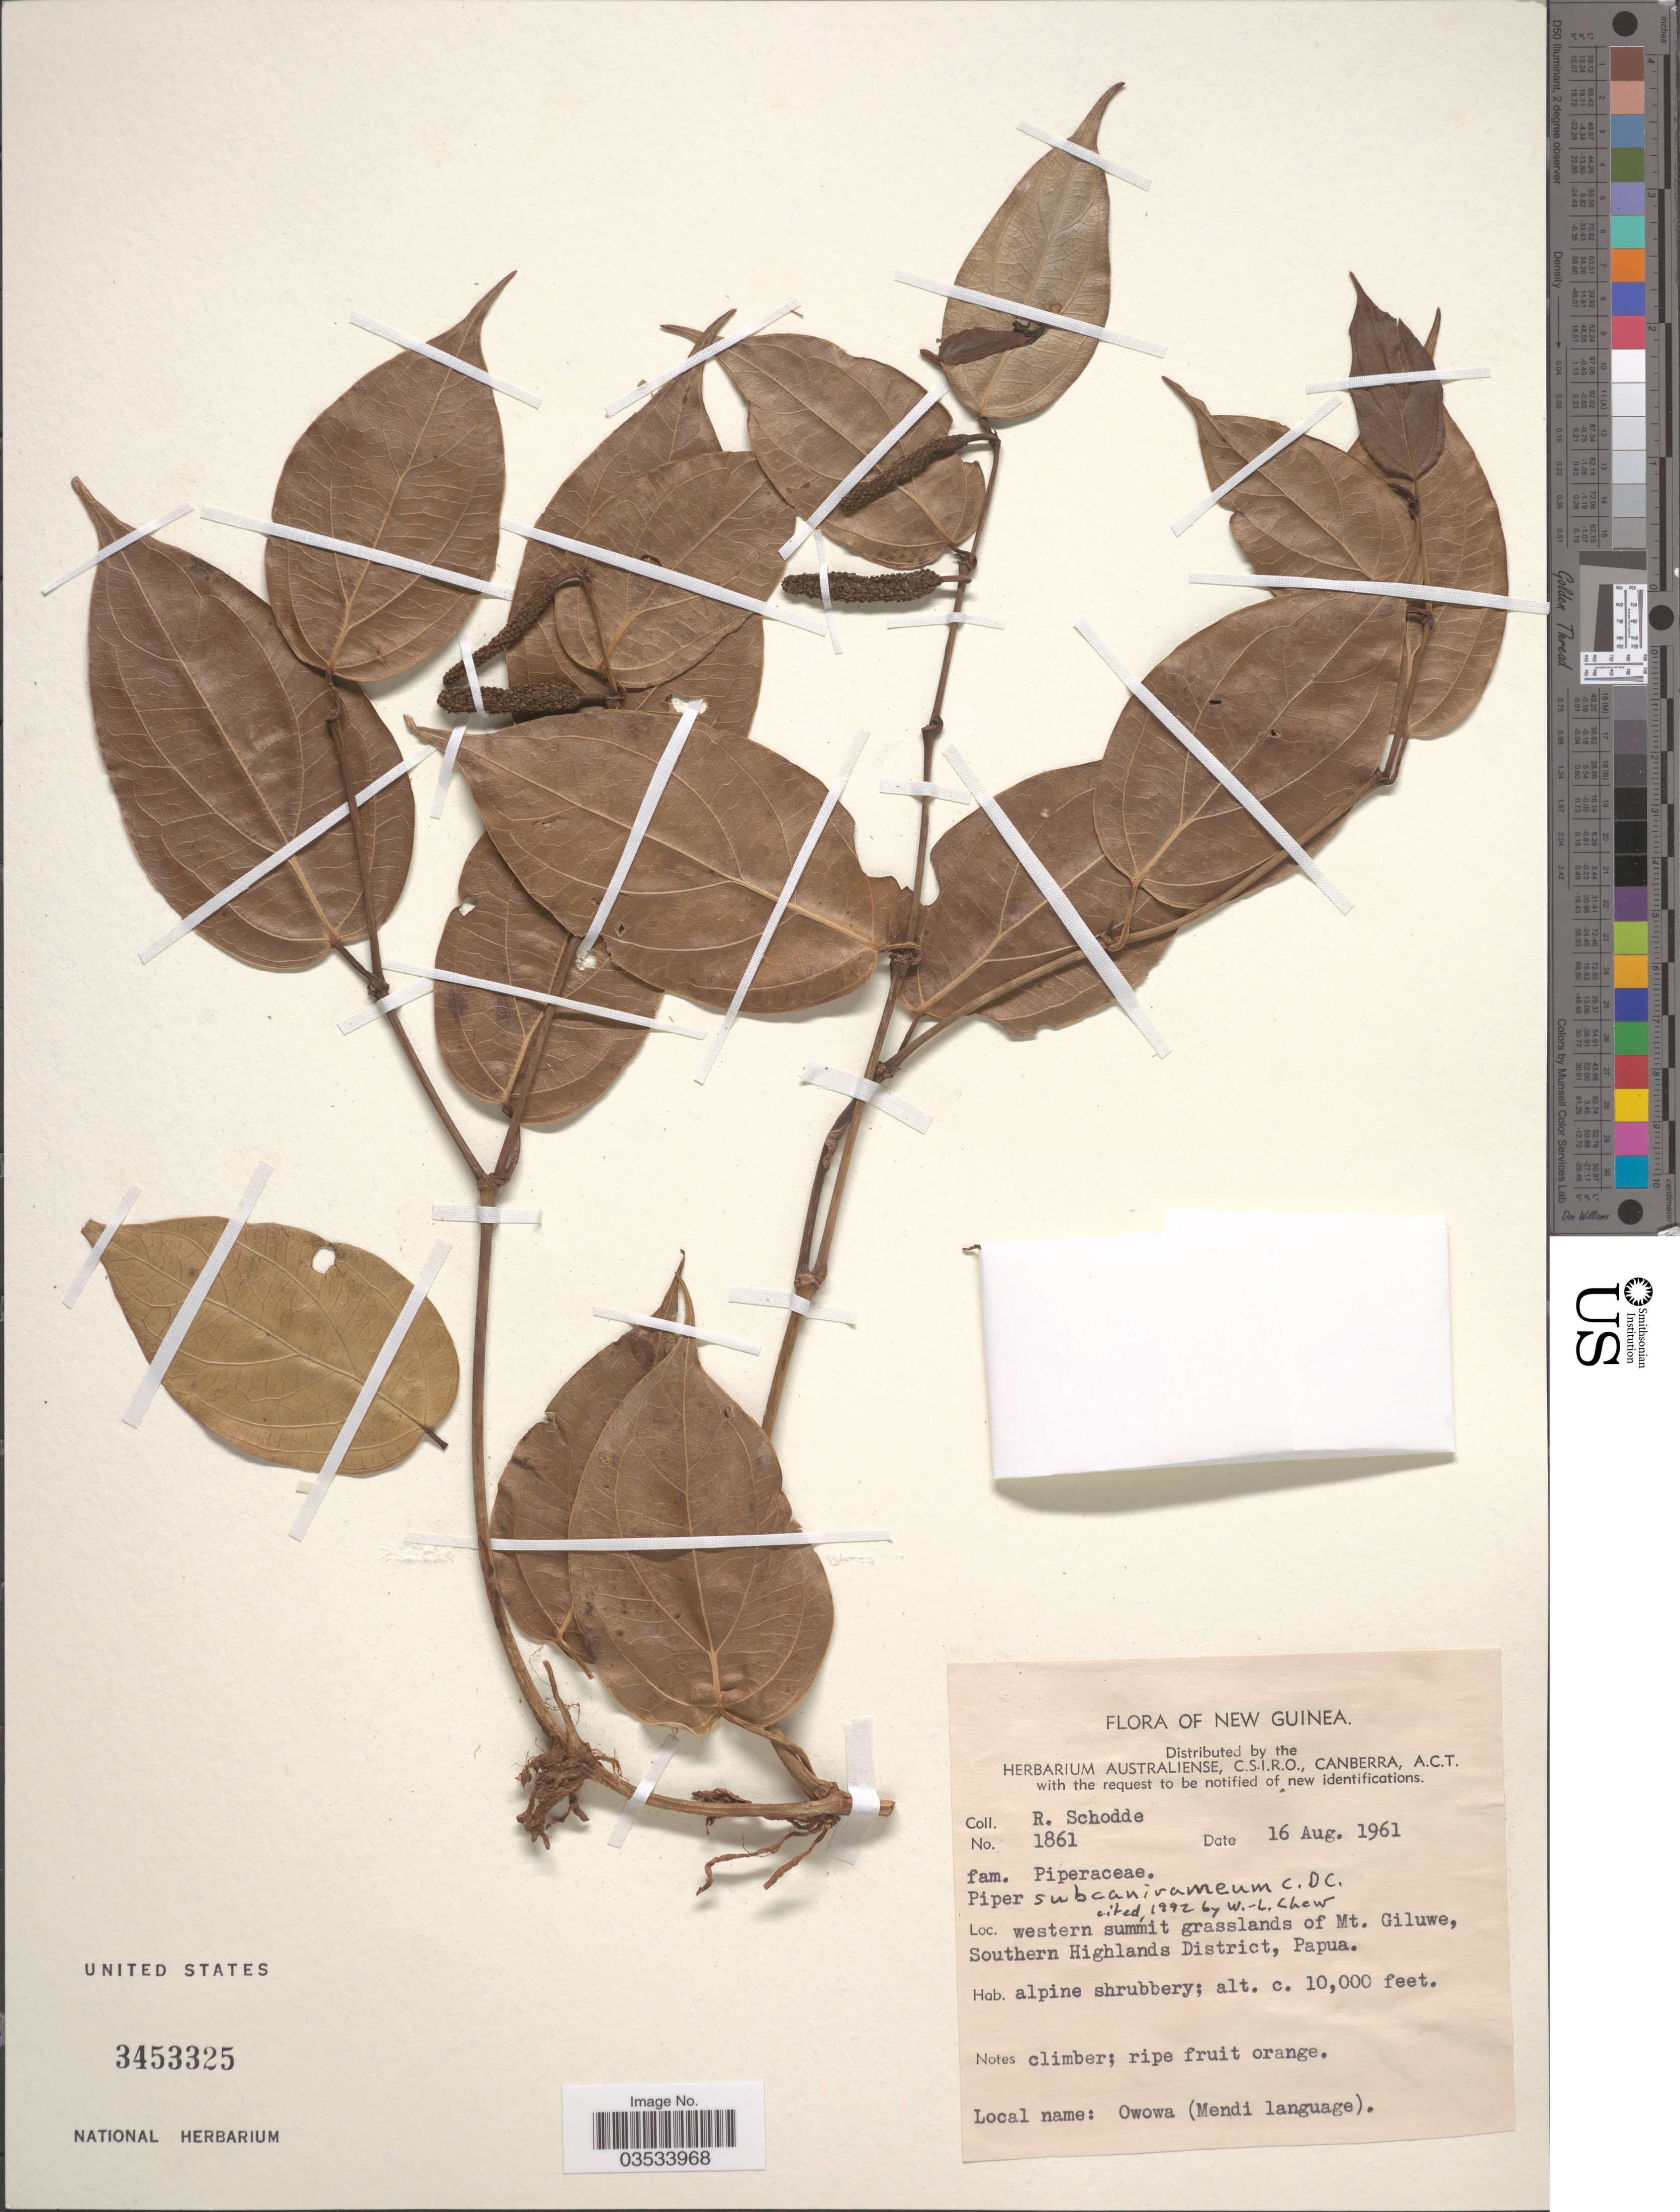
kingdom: Plantae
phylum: Tracheophyta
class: Magnoliopsida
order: Piperales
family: Piperaceae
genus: Piper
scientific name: Piper subcaniramum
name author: C. DC.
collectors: R. Schodde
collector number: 1861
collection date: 1961-08-16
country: Papua New Guinea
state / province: Southern Highlands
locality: New Guinea. Western summit grasslands of Mt. Giluwe, Southern Highlands District, Papua.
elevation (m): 3048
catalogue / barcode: US 3453325